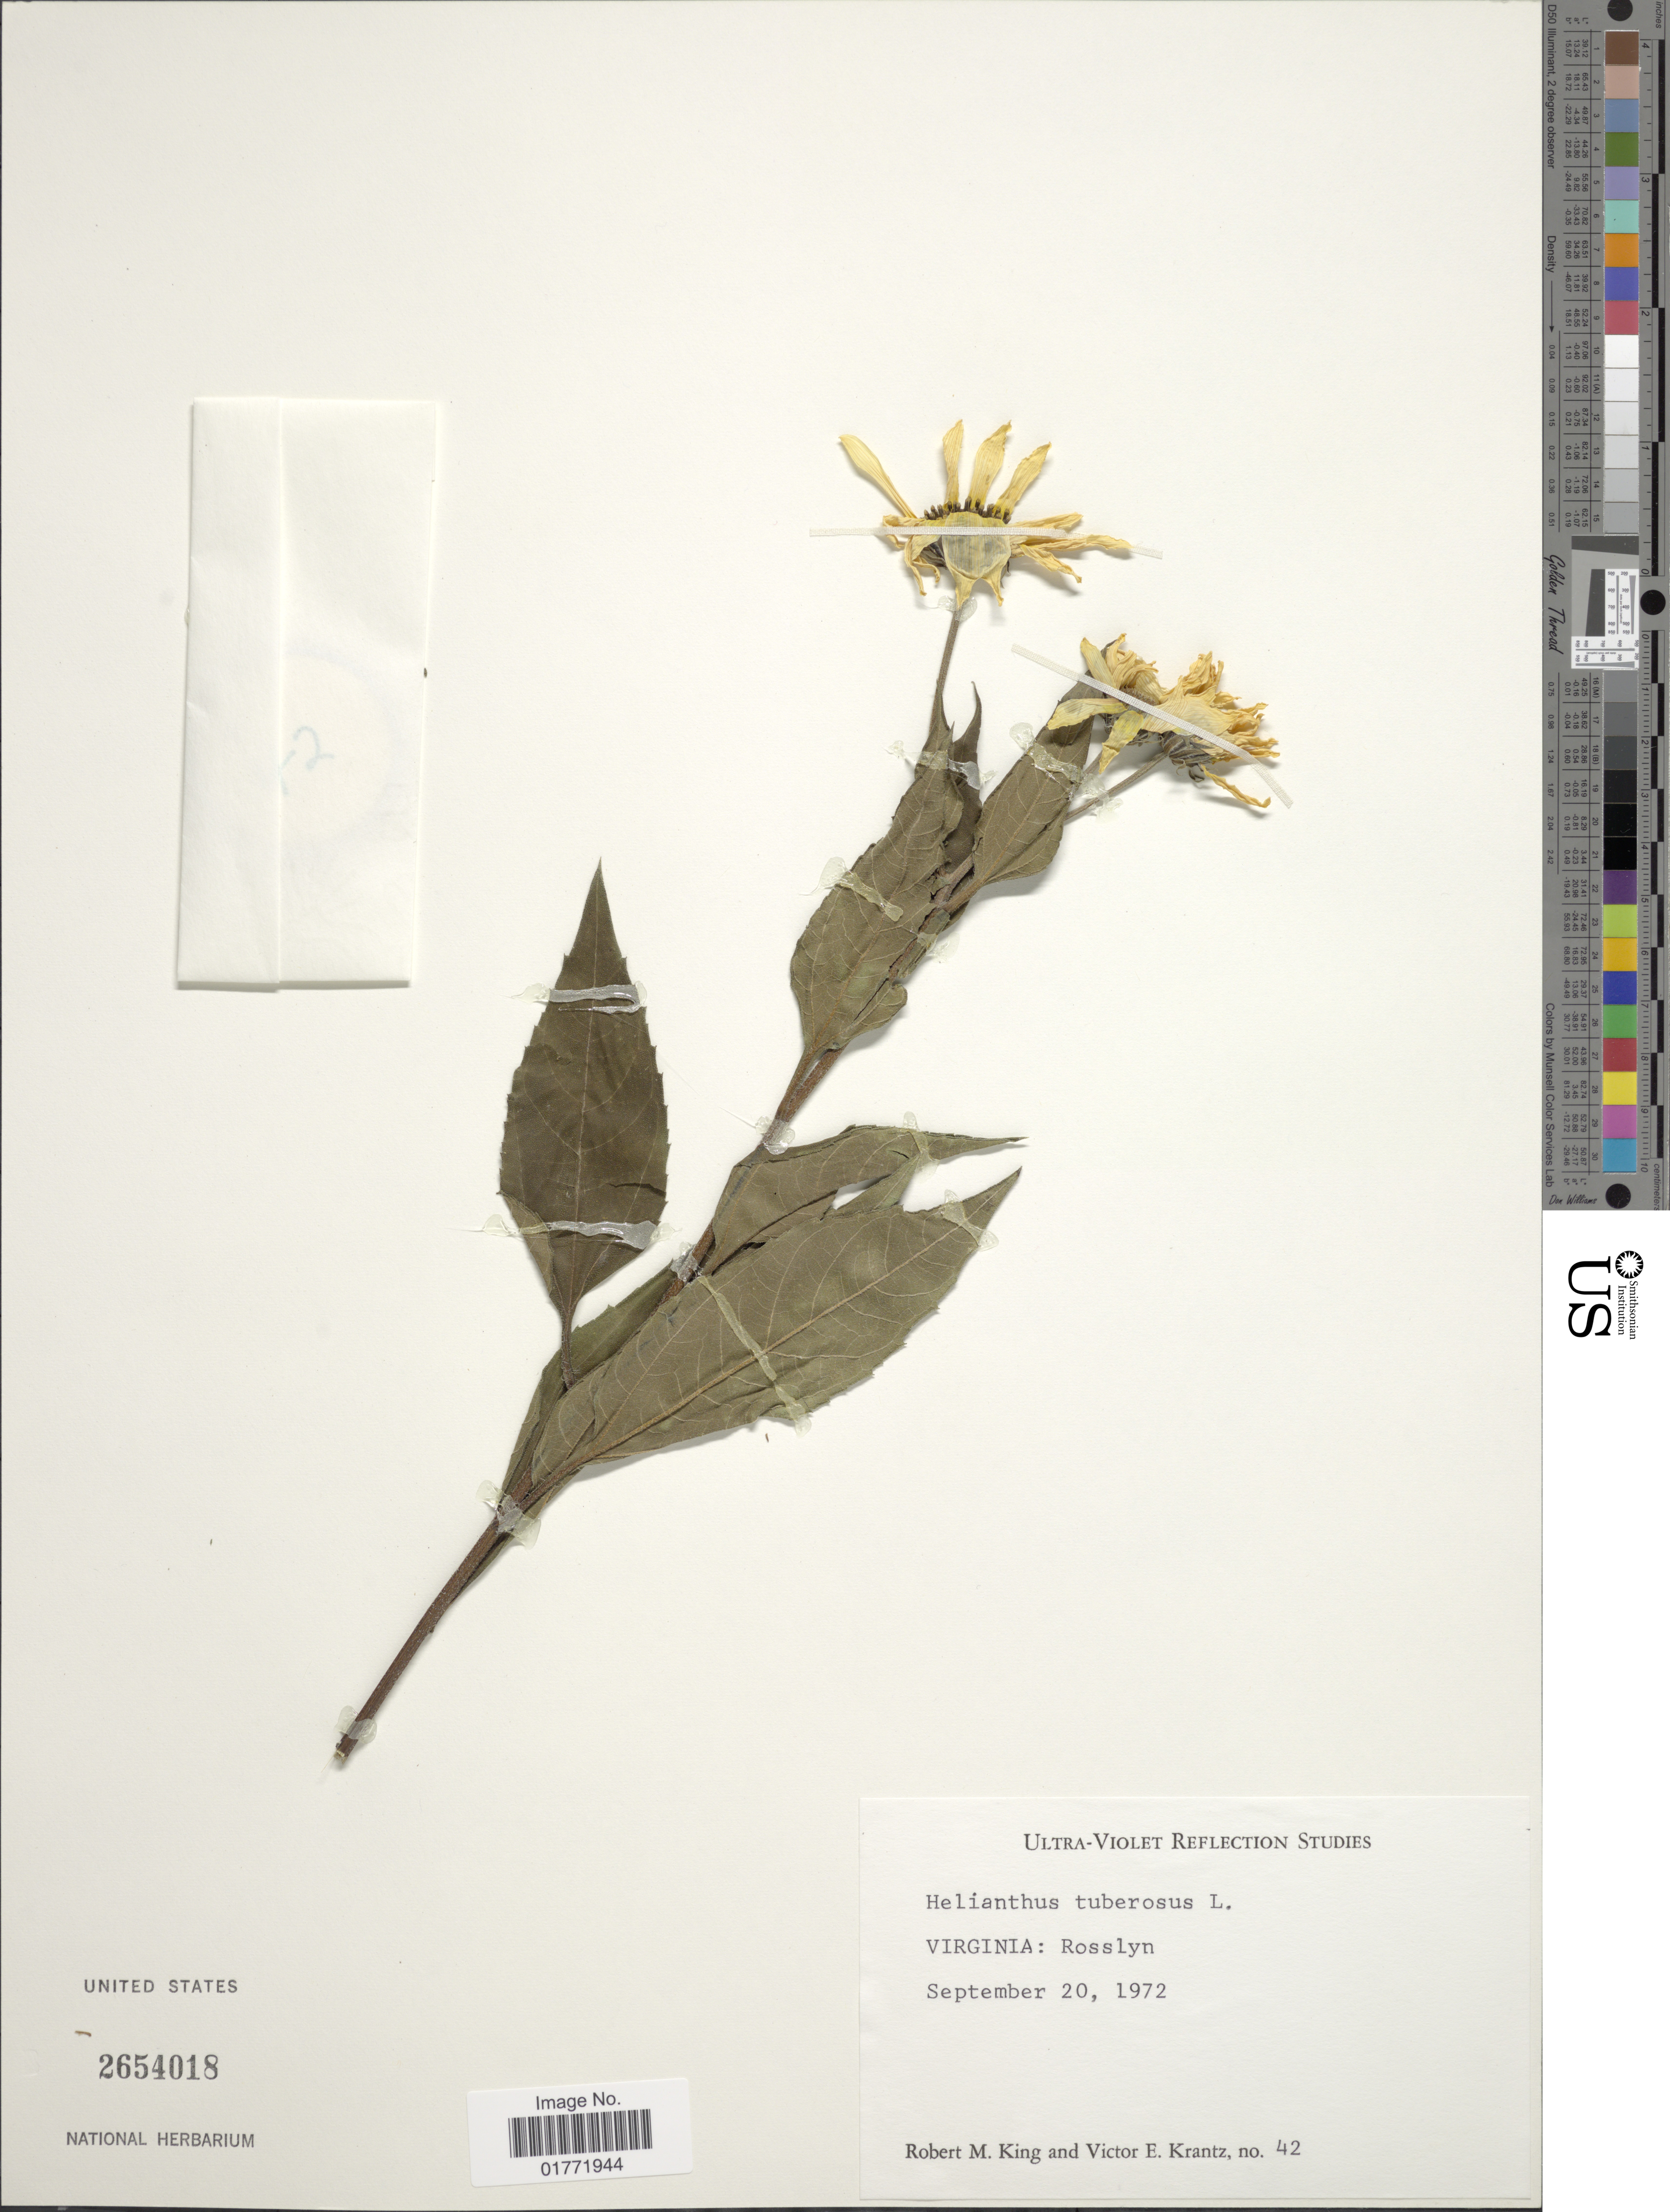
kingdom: Plantae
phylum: Tracheophyta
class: Magnoliopsida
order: Asterales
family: Asteraceae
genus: Helianthus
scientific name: Helianthus tuberosus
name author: L.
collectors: R. M. King & V. Krantz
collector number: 42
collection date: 1972-09-20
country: United States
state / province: Virginia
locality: Virginia: Rosslyn,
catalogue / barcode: US 2654018